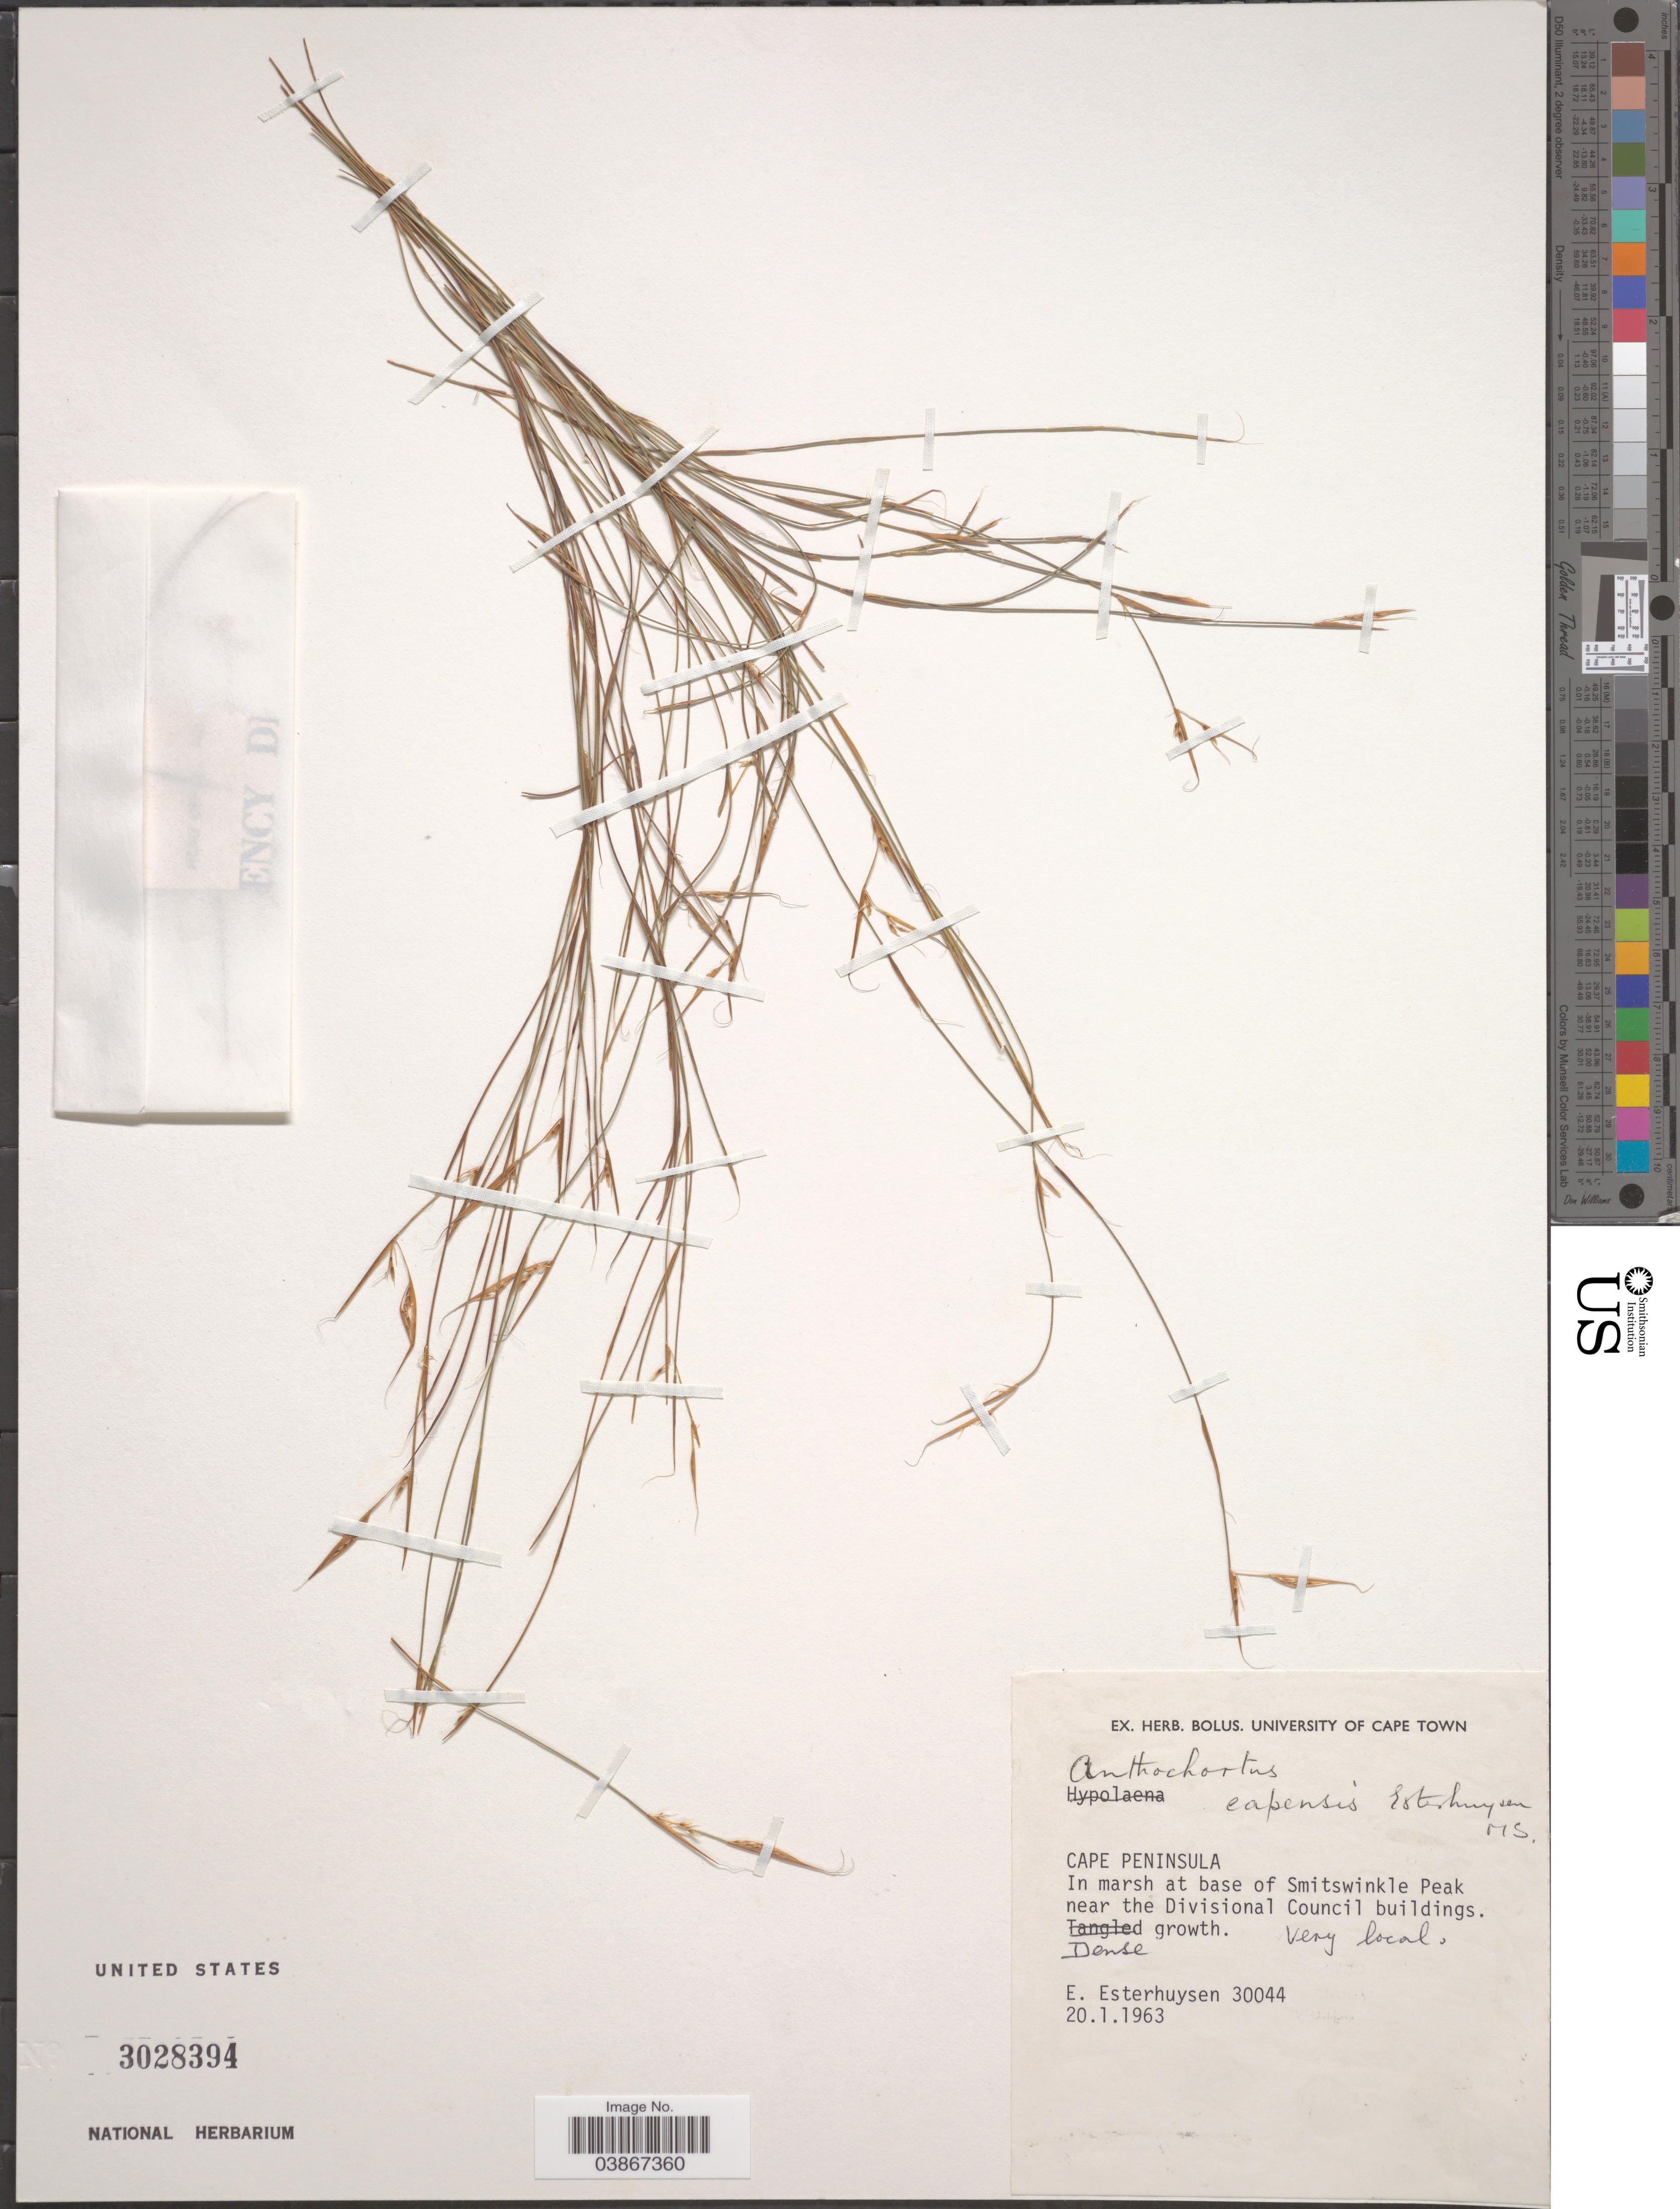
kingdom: Plantae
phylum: Tracheophyta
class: Liliopsida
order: Poales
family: Restionaceae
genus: Anthochortus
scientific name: Anthochortus capensis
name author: Esterh.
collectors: E. E. Esterhuysen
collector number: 30044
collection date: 1963-01-20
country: South Africa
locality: Cape Peninsula. In marsh at base of Smitswinkle Peak near the Divisional Council buildings.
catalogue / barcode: US 3028394